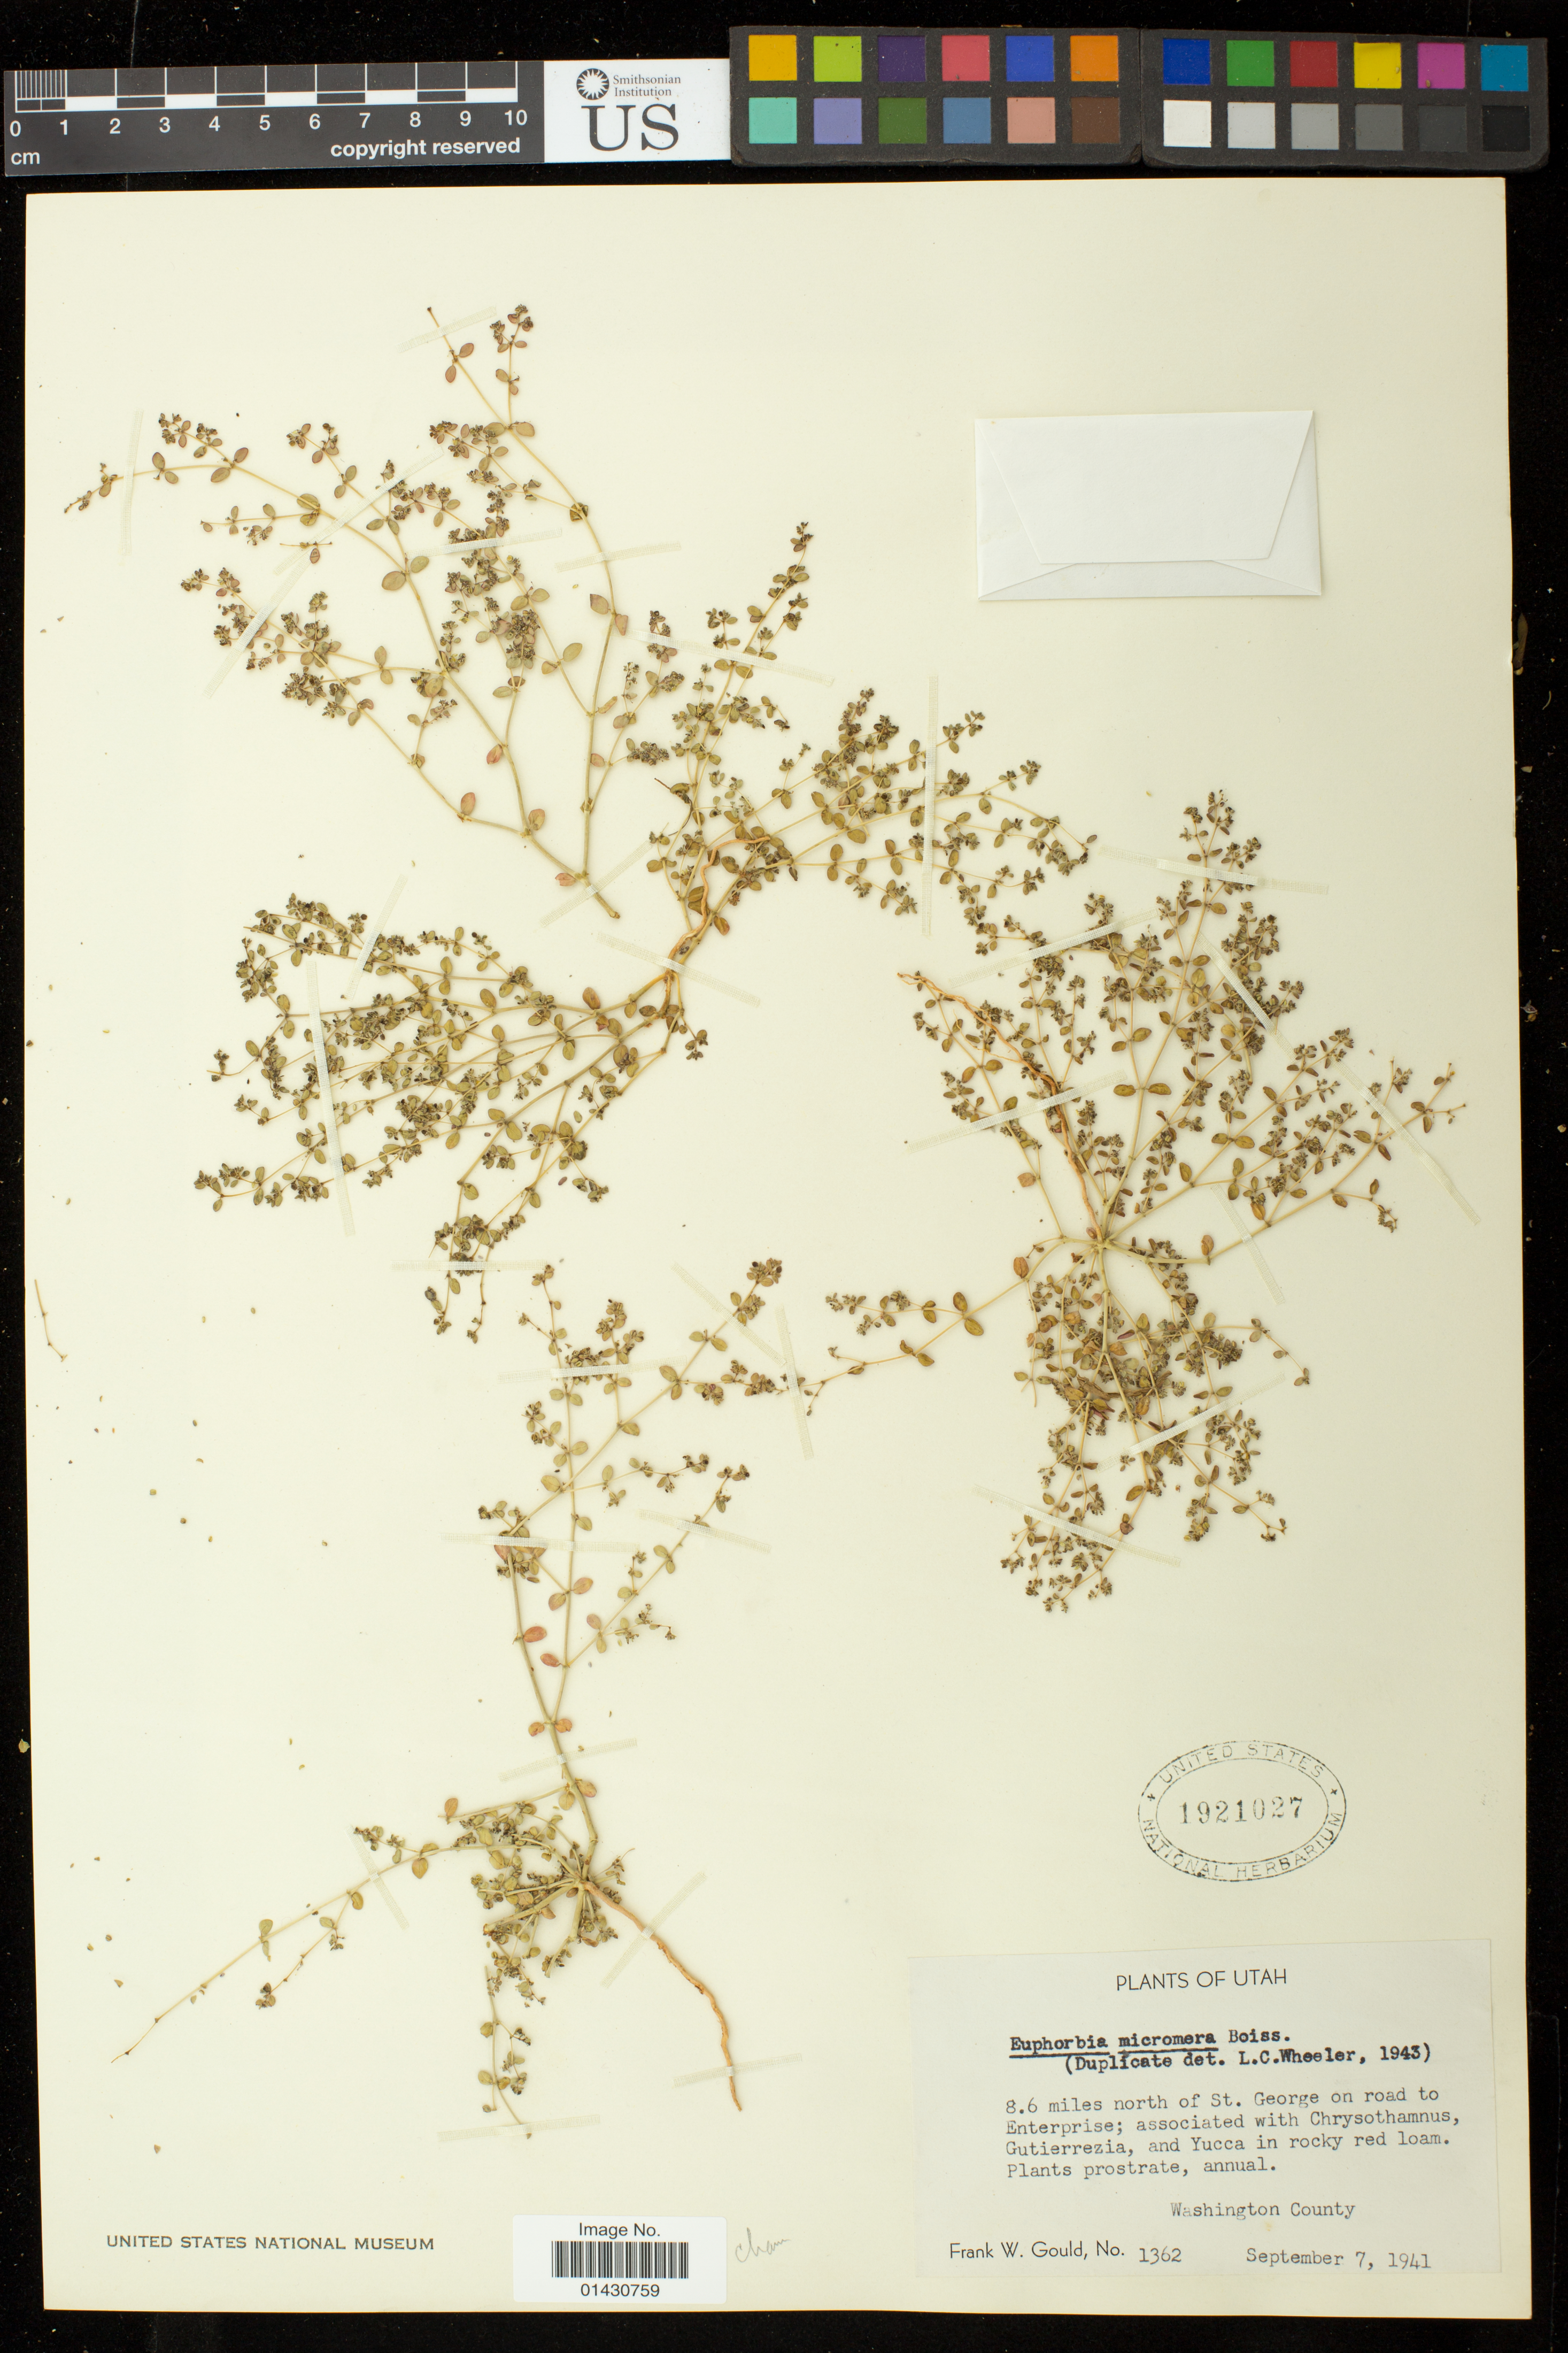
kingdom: Plantae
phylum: Tracheophyta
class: Magnoliopsida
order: Malpighiales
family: Euphorbiaceae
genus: Euphorbia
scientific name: Euphorbia micromera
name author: Boiss.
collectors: F. W. Gould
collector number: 1362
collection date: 1941-09-07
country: United States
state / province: Utah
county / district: Washington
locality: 8.6 miles north of St. George on road to Enterprise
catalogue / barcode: US 1921027